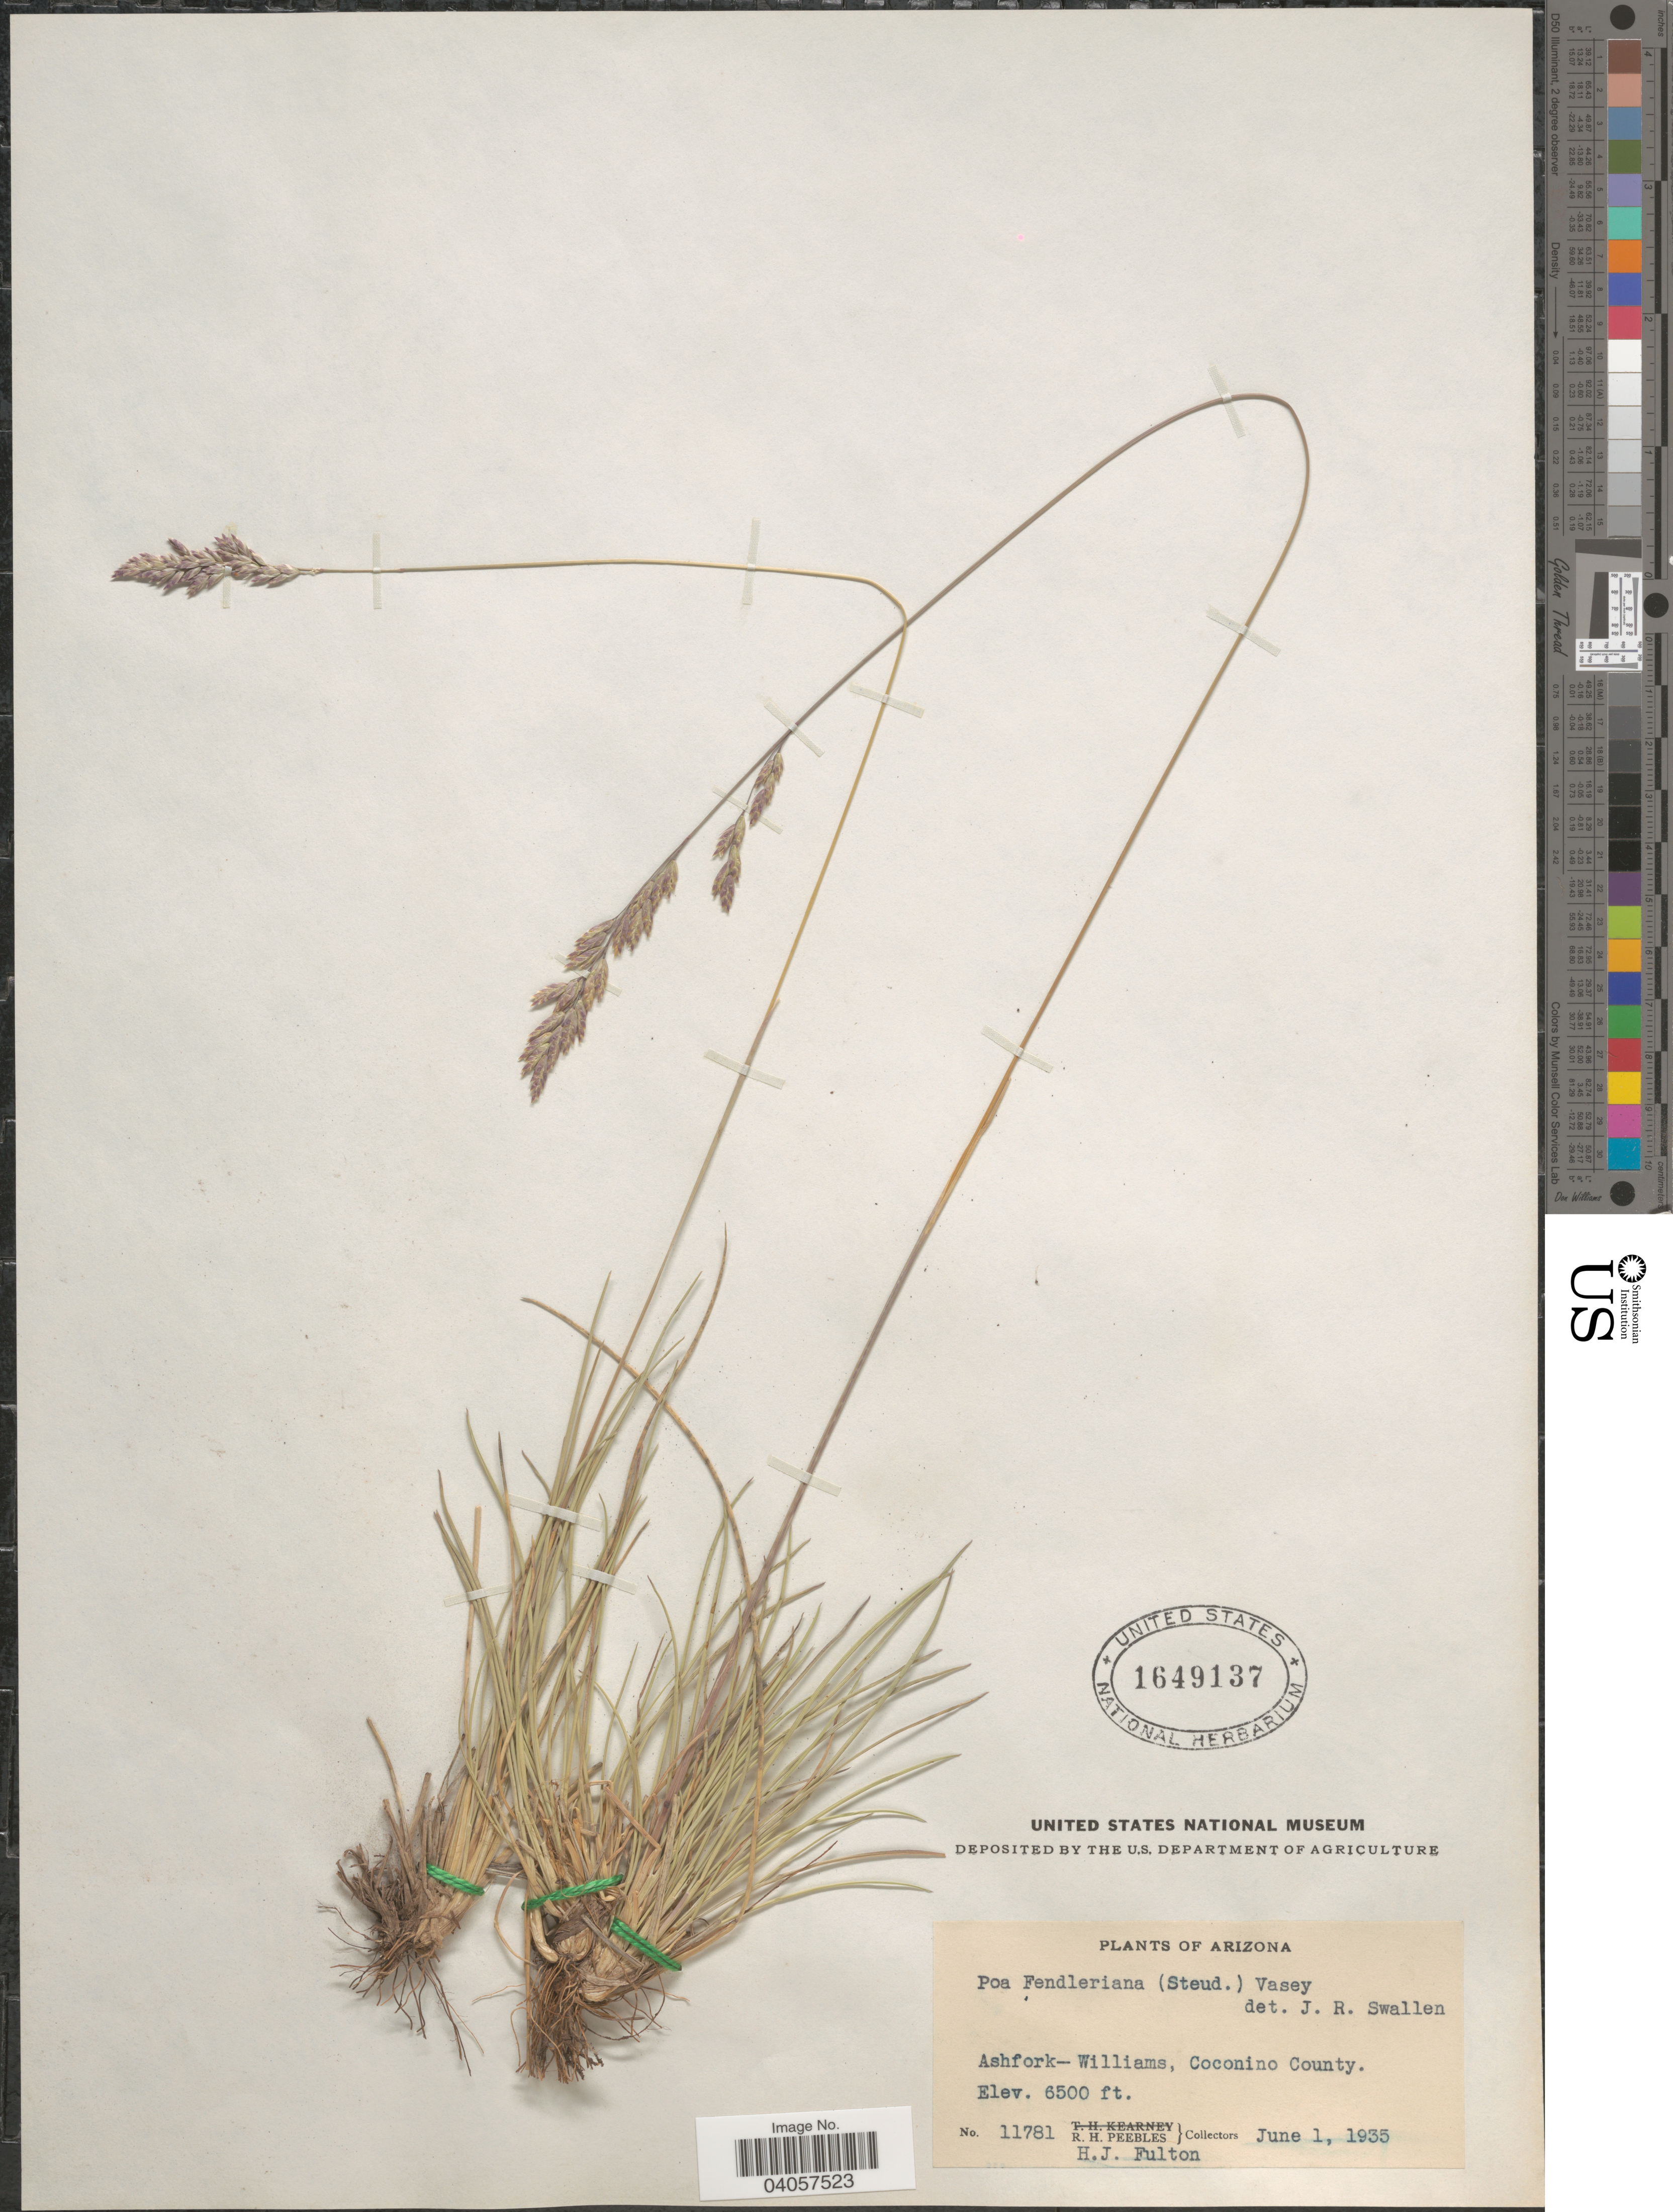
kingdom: Plantae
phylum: Tracheophyta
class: Liliopsida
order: Poales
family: Poaceae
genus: Poa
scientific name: Poa fendleriana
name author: (Steud.) Vasey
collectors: R. H. Peebles & H. Fulton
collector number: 11781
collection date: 1935-06-01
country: United States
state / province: Arizona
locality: Ashfork-Williams, Coconino County.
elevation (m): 1981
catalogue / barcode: US 1649137